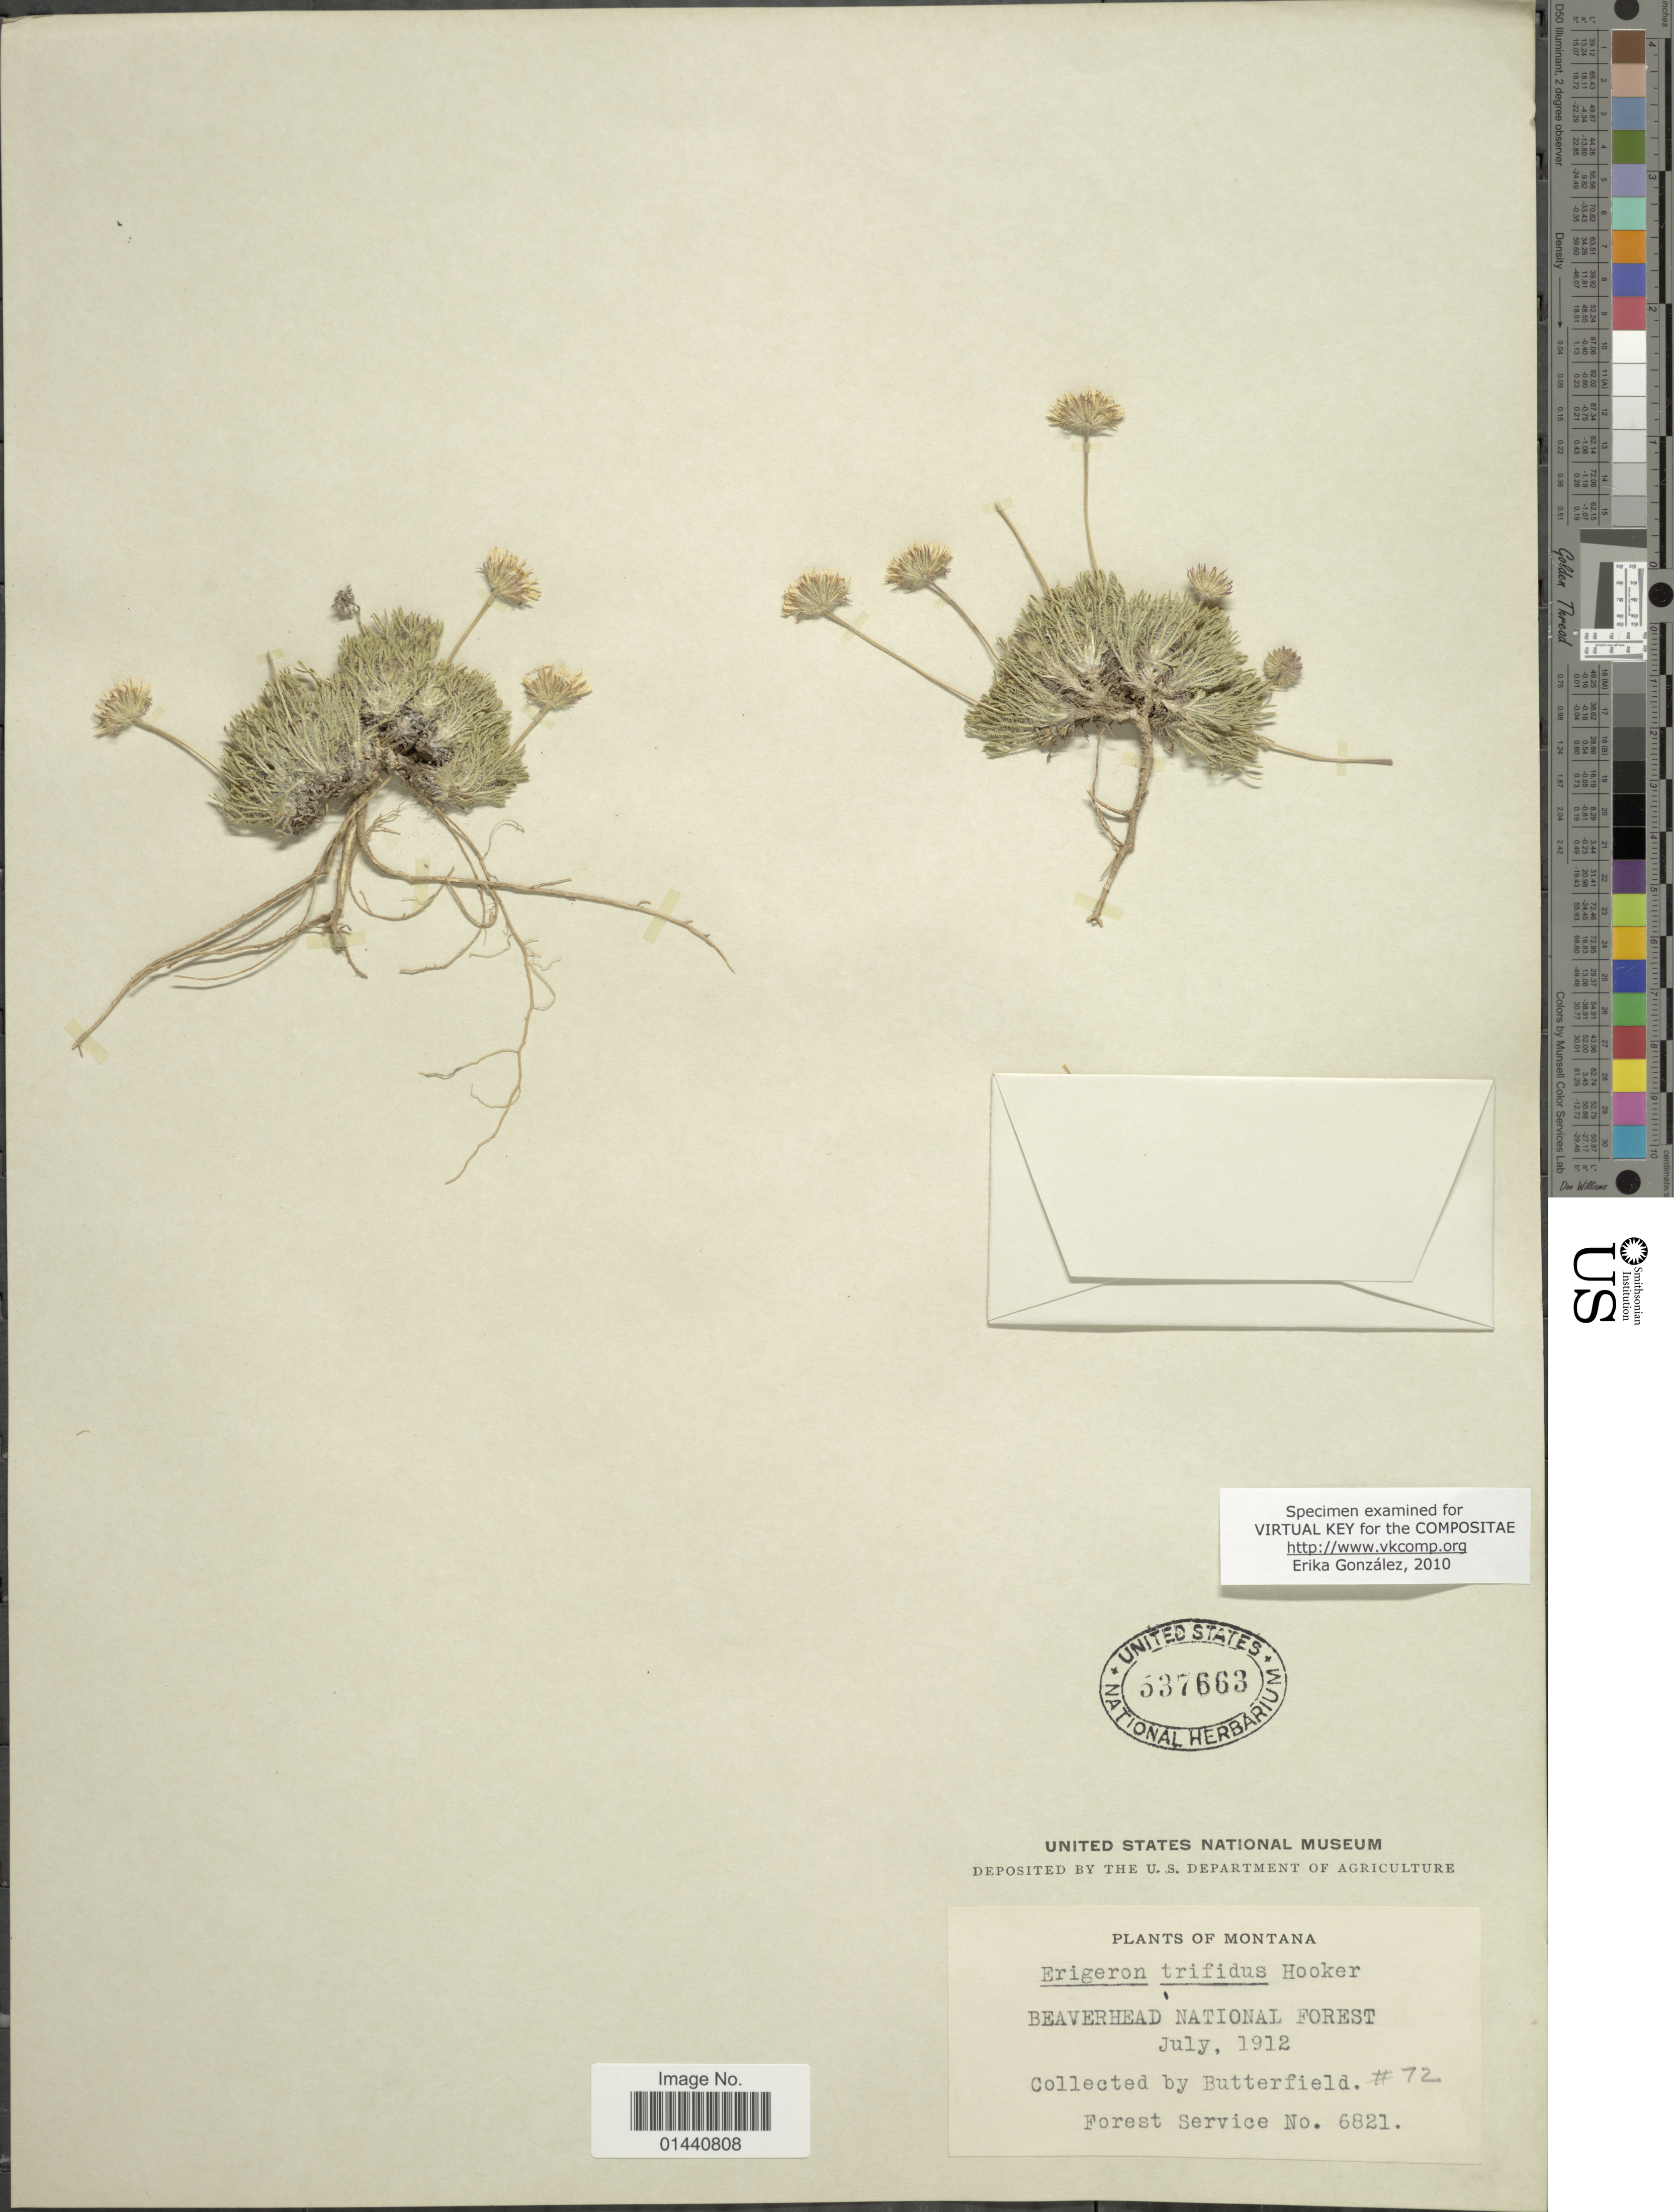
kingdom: Plantae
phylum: Tracheophyta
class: Magnoliopsida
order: Asterales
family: Asteraceae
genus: Erigeron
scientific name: Erigeron trifidus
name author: Hook.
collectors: Butterfield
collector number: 72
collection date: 1912-07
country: United States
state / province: Montana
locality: Beaverhead National Forest.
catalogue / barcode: US 537663